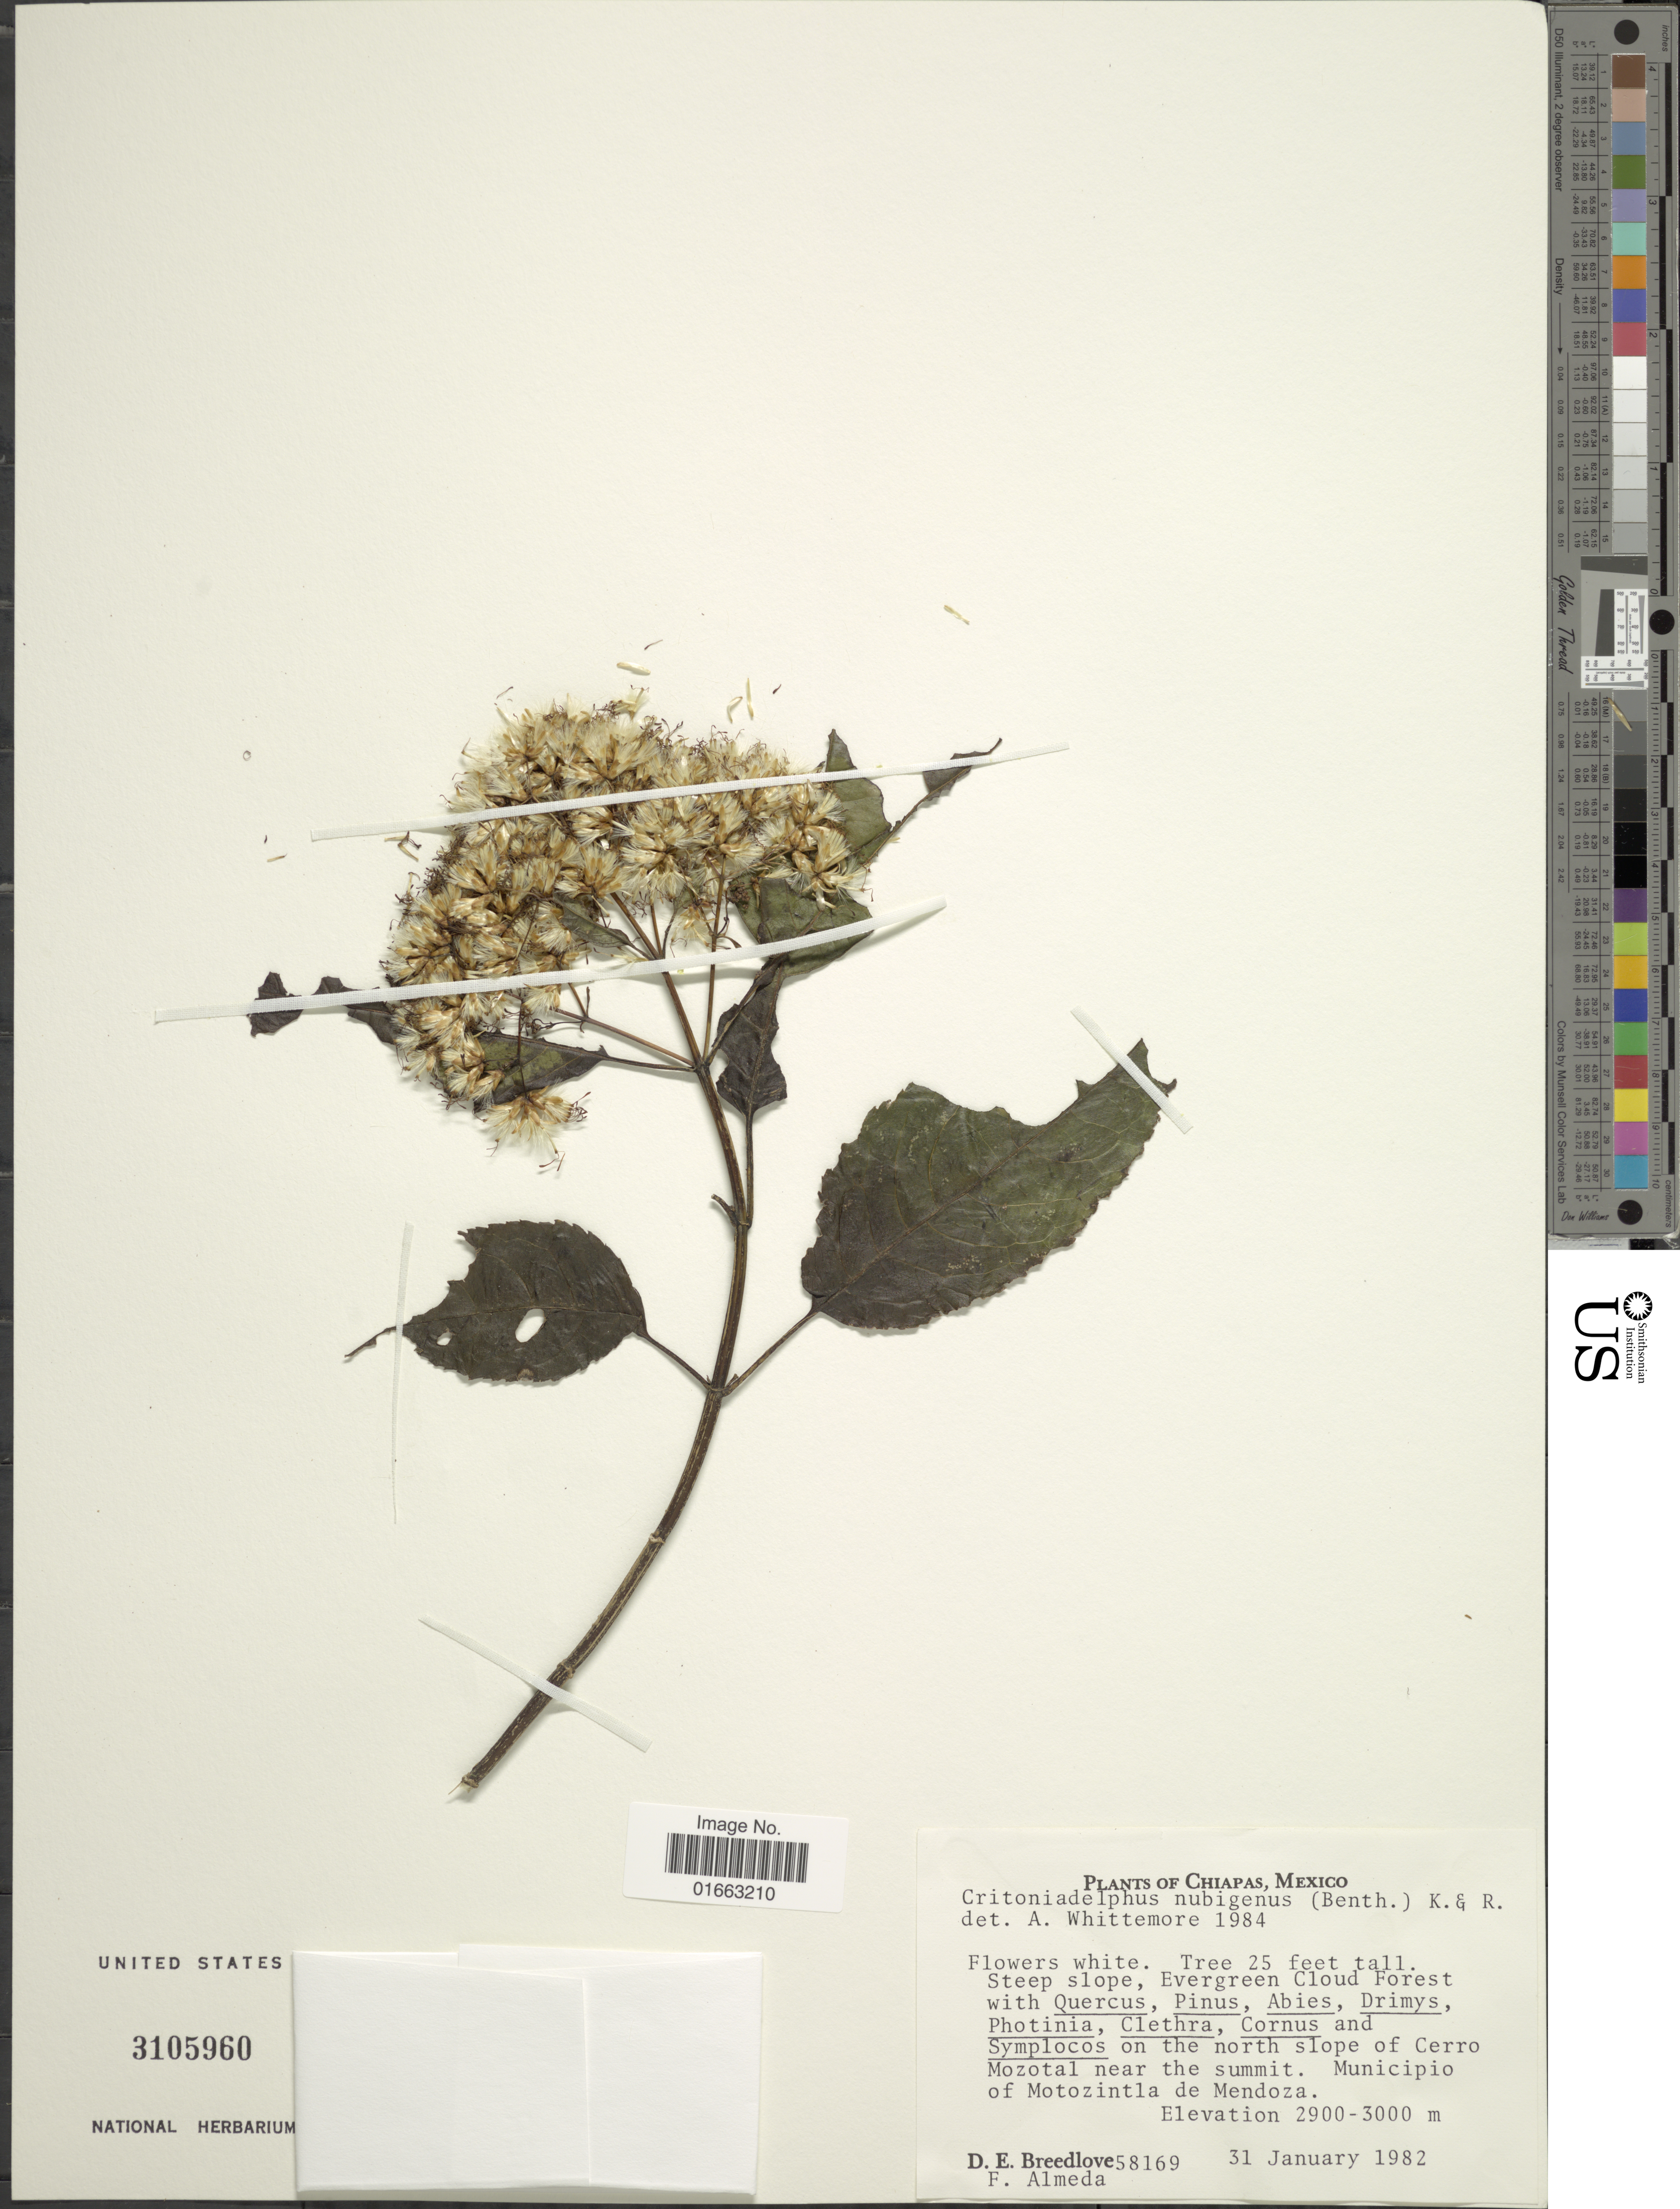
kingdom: Plantae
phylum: Tracheophyta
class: Magnoliopsida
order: Asterales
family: Asteraceae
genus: Critoniadelphus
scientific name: Critoniadelphus nubigenus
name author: (Benth.) R.M. King & H. Rob.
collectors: D. E. Breedlove & F. Almeda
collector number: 58169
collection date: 1982-01-31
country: Mexico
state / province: Chiapas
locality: On the north slope of Cerro Mozotal near the summit, Municipio of Motozintla de Mendoza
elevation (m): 2900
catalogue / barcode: US 3105960